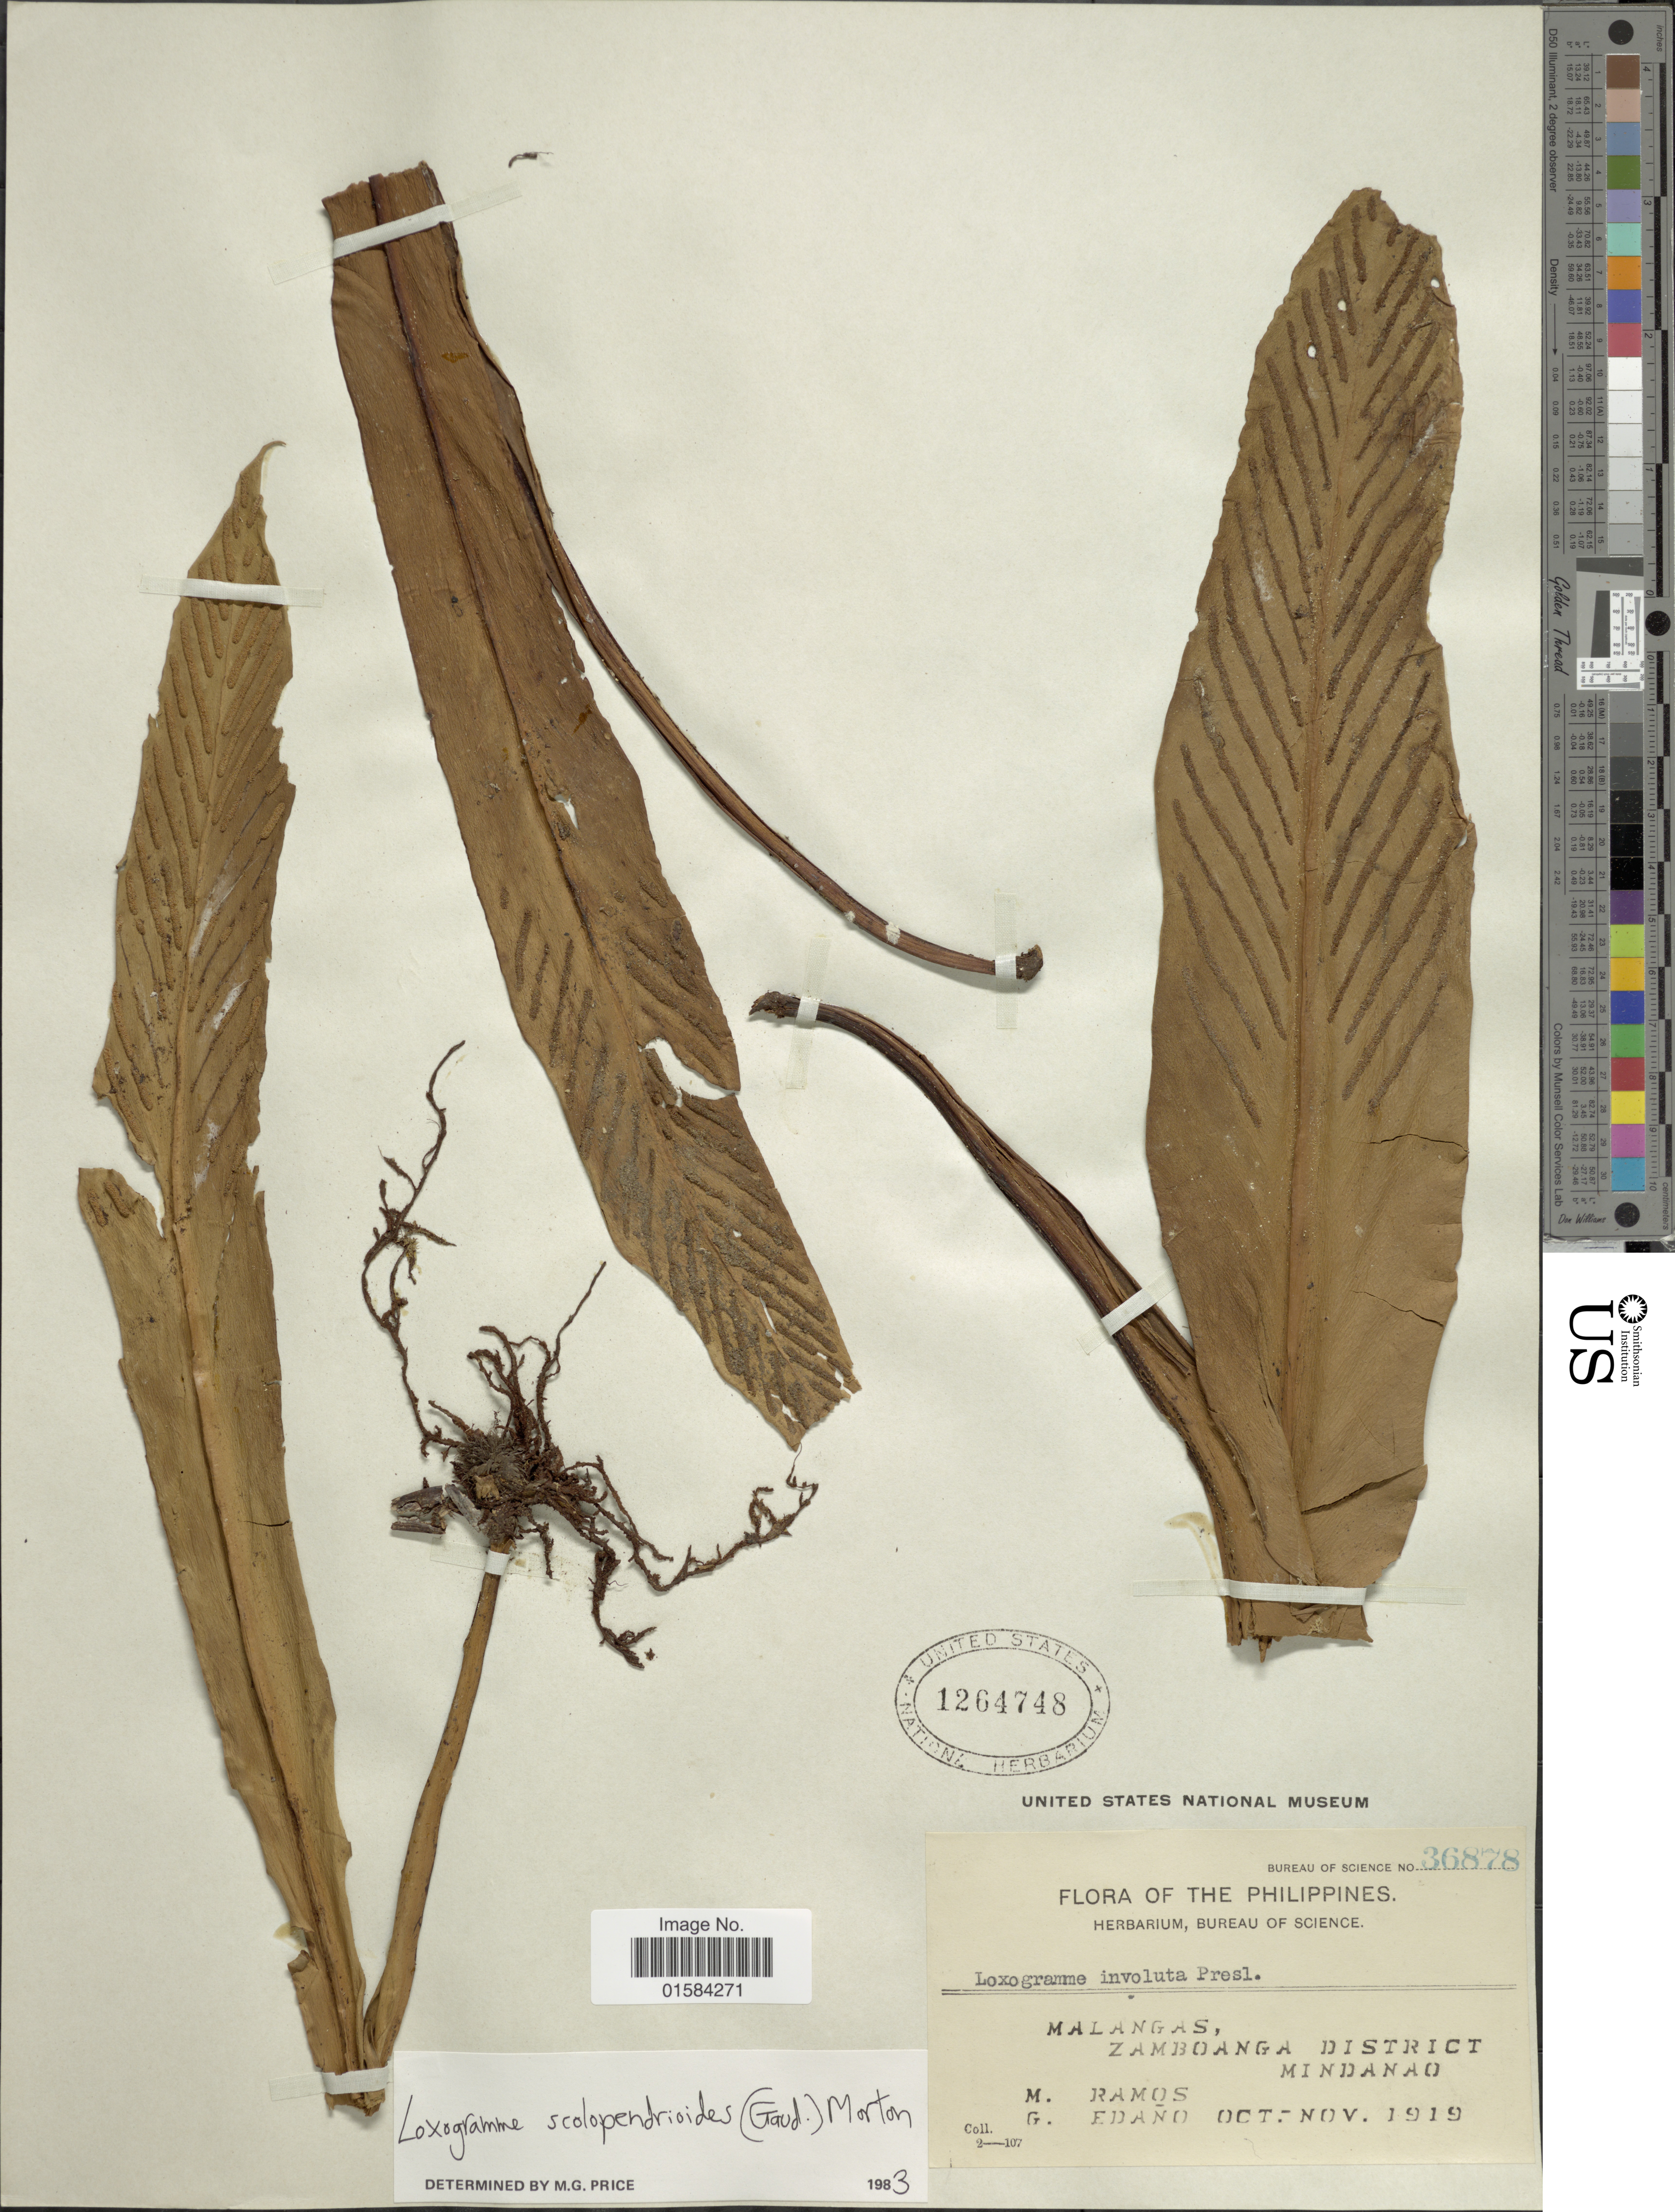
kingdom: Plantae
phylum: Tracheophyta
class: Polypodiopsida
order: Polypodiales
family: Polypodiaceae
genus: Loxogramme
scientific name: Loxogramme scolopendrioides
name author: (Gaudich.) C.V. Morton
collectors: M. Ramos & G. Edaño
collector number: Bureau of Science 36878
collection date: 1919-10/1919-11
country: Philippines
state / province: Zamboanga Peninsula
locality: Malangas, Zamboanga District, Mindanao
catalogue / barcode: US 1264748